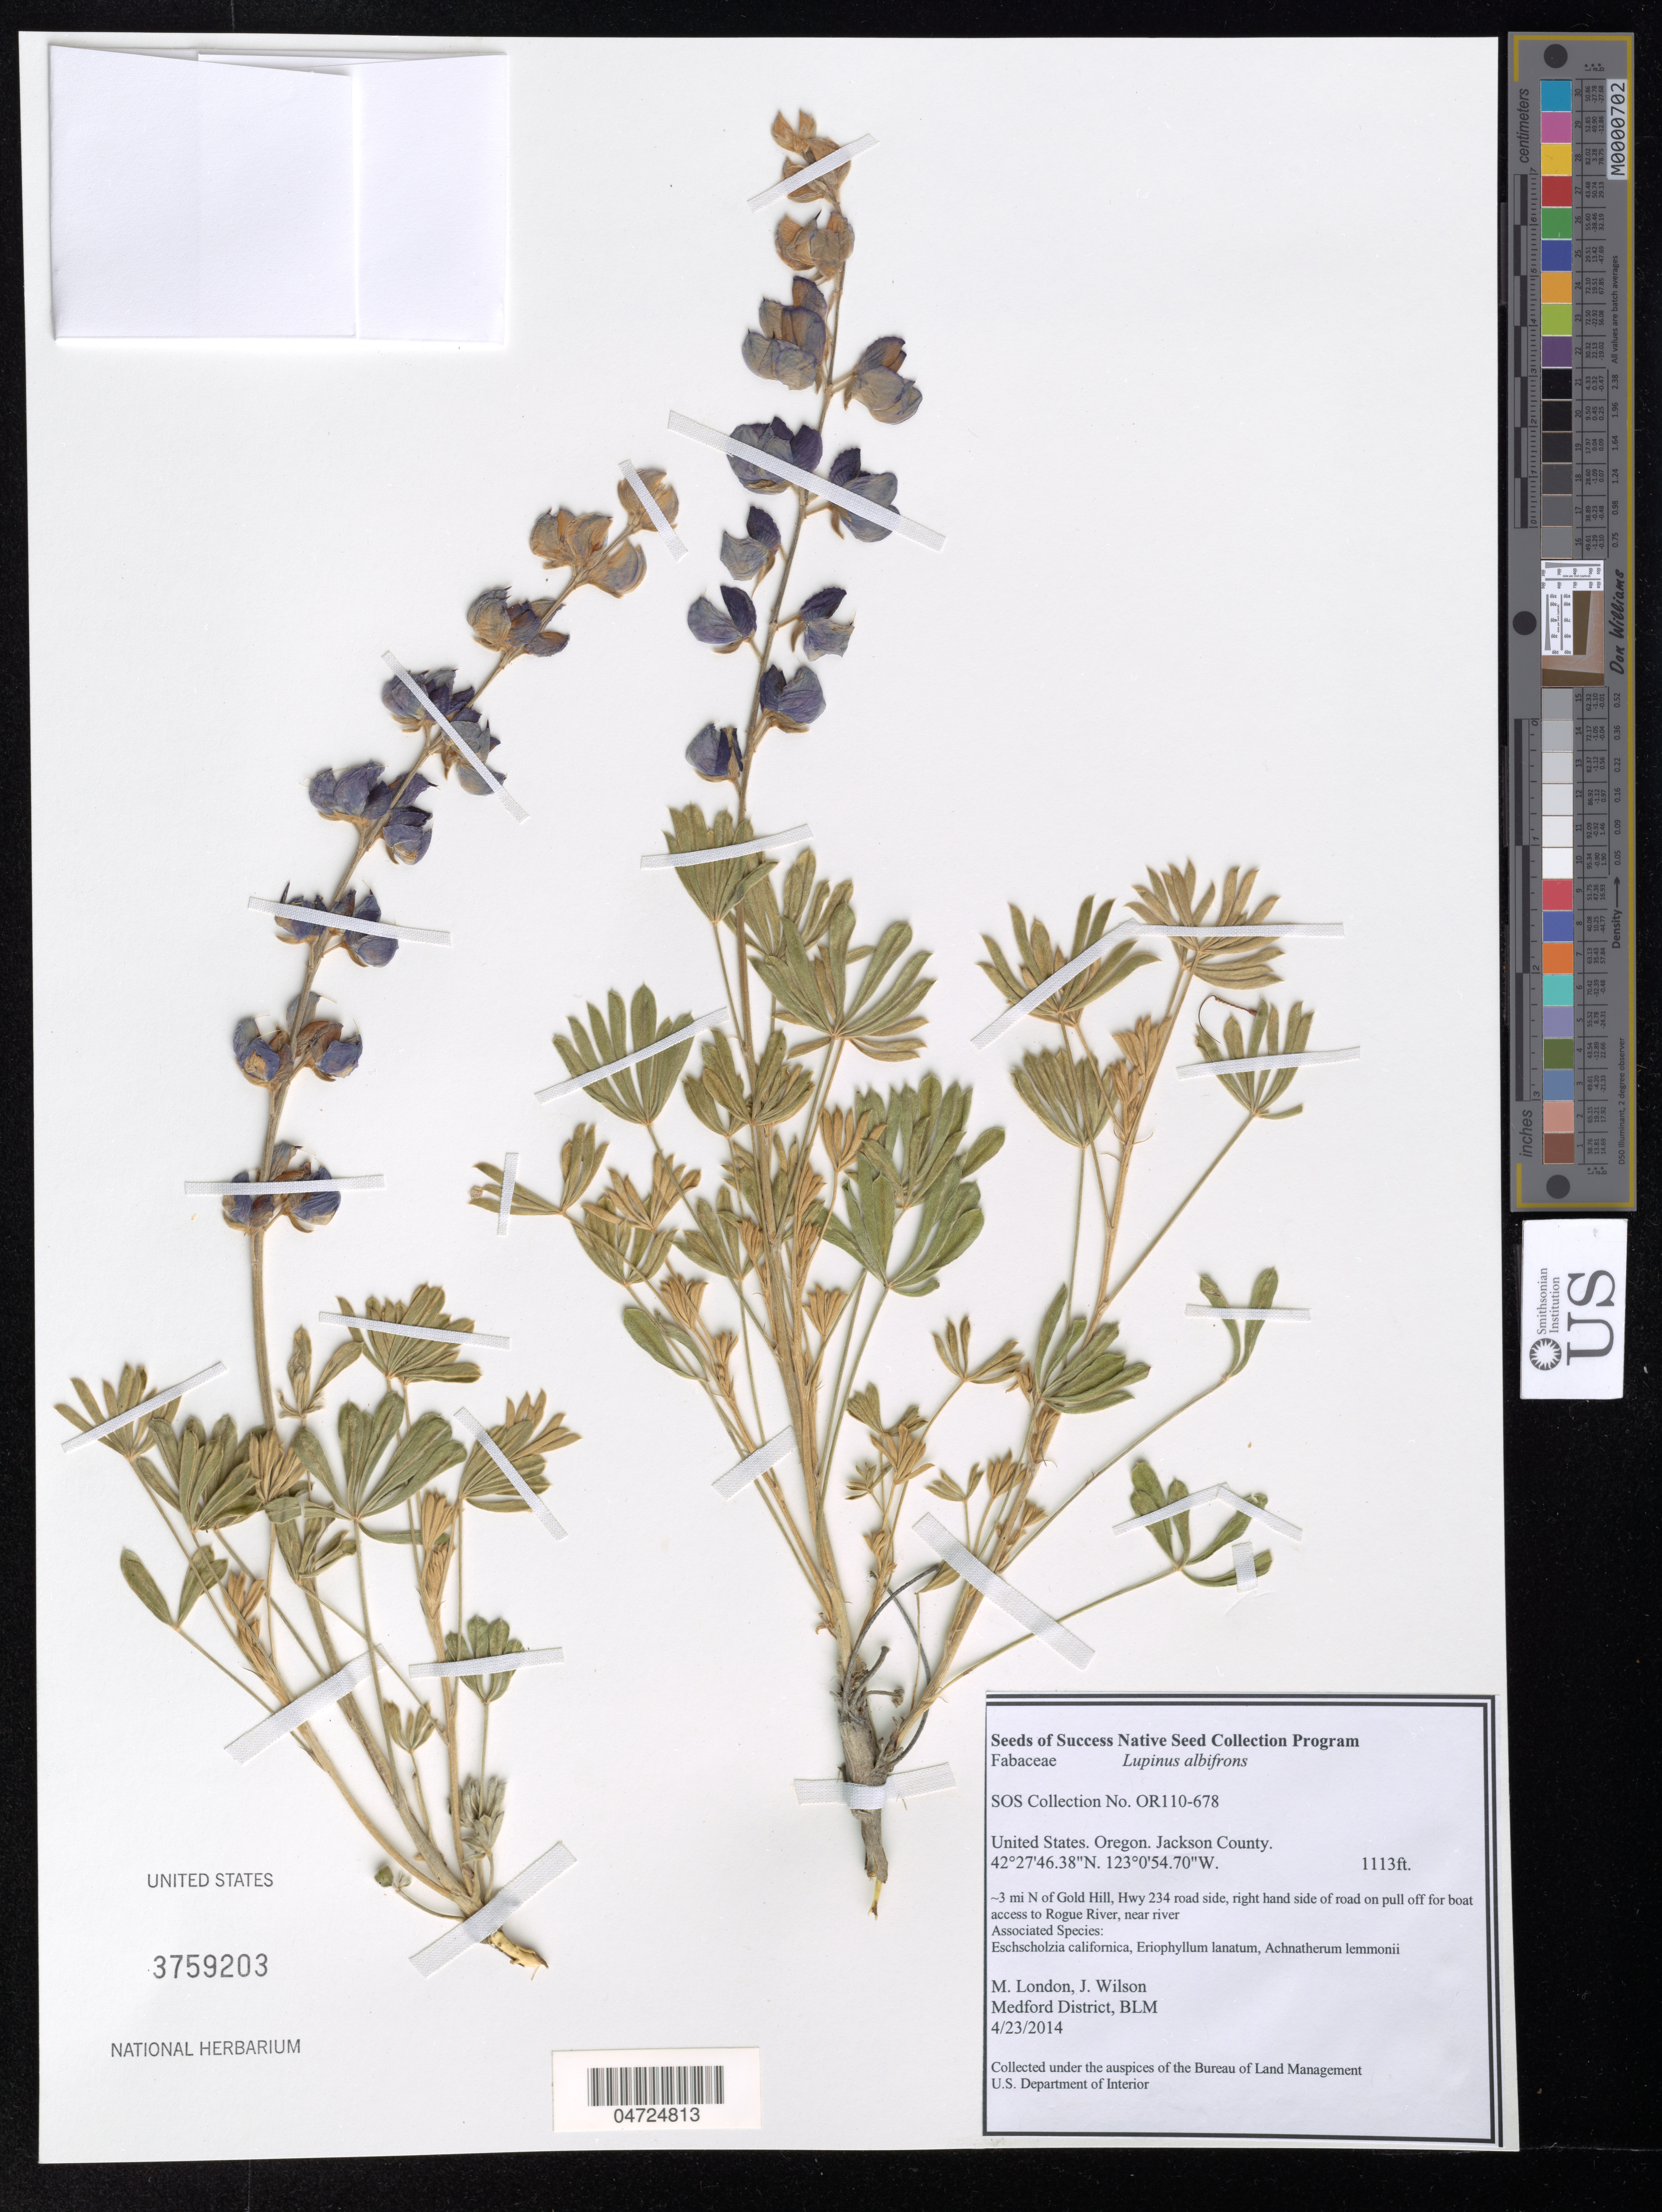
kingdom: Plantae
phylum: Tracheophyta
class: Magnoliopsida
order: Fabales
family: Fabaceae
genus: Lupinus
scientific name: Lupinus albifrons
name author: Benth.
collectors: M. London & J. Wilson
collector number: OR110-678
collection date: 2014-04-23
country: United States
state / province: Oregon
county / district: Jackson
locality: Jackson County. ~3 mi N of Gold Hill, Hwy 234 road side, right hand side of road on pull off for boat access to Rogue River, near river.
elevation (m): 339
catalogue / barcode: US 3759203